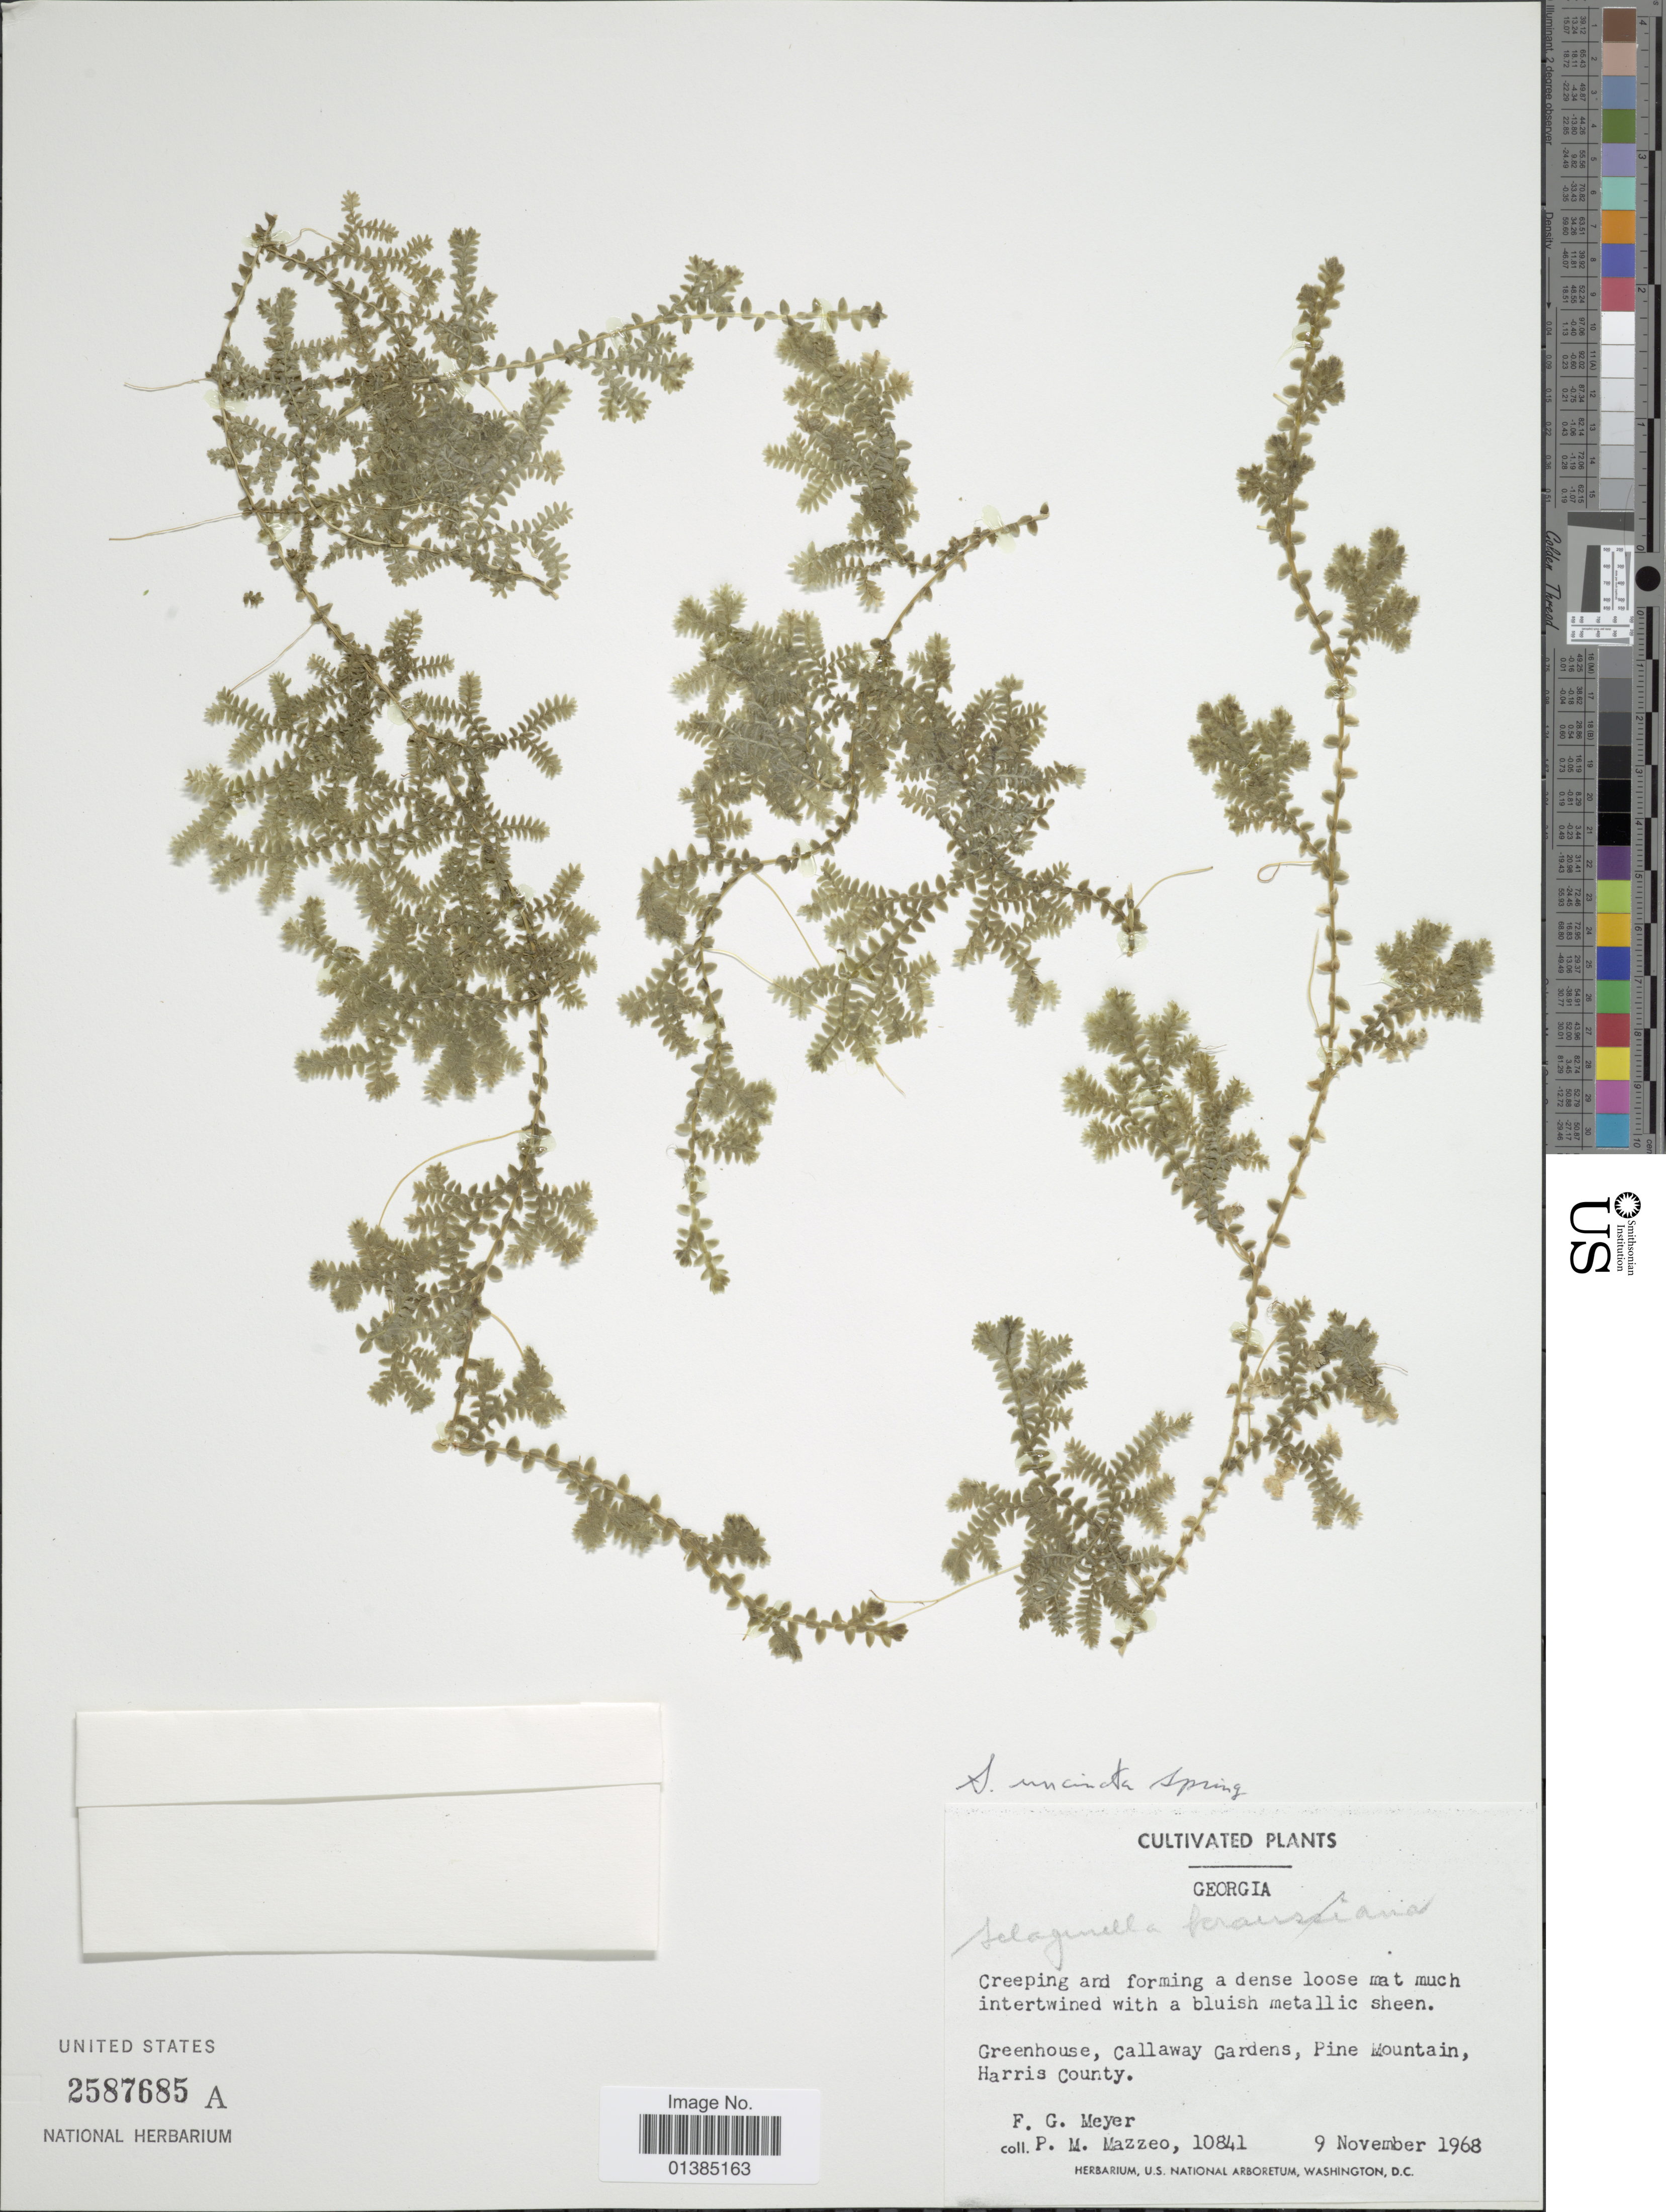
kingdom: Plantae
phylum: Tracheophyta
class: Lycopodiopsida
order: Selaginellales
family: Selaginellaceae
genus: Selaginella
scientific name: Selaginella uncinata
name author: (Desr. ex Poir.) Spring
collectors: F. G. Meyer & P. Mazzeo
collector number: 10841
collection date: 1968-11-09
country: United States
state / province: Georgia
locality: Georgia, Greenhouse, Callaway Gardens, Pine Mountain, Harris County.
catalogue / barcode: US 2587685A